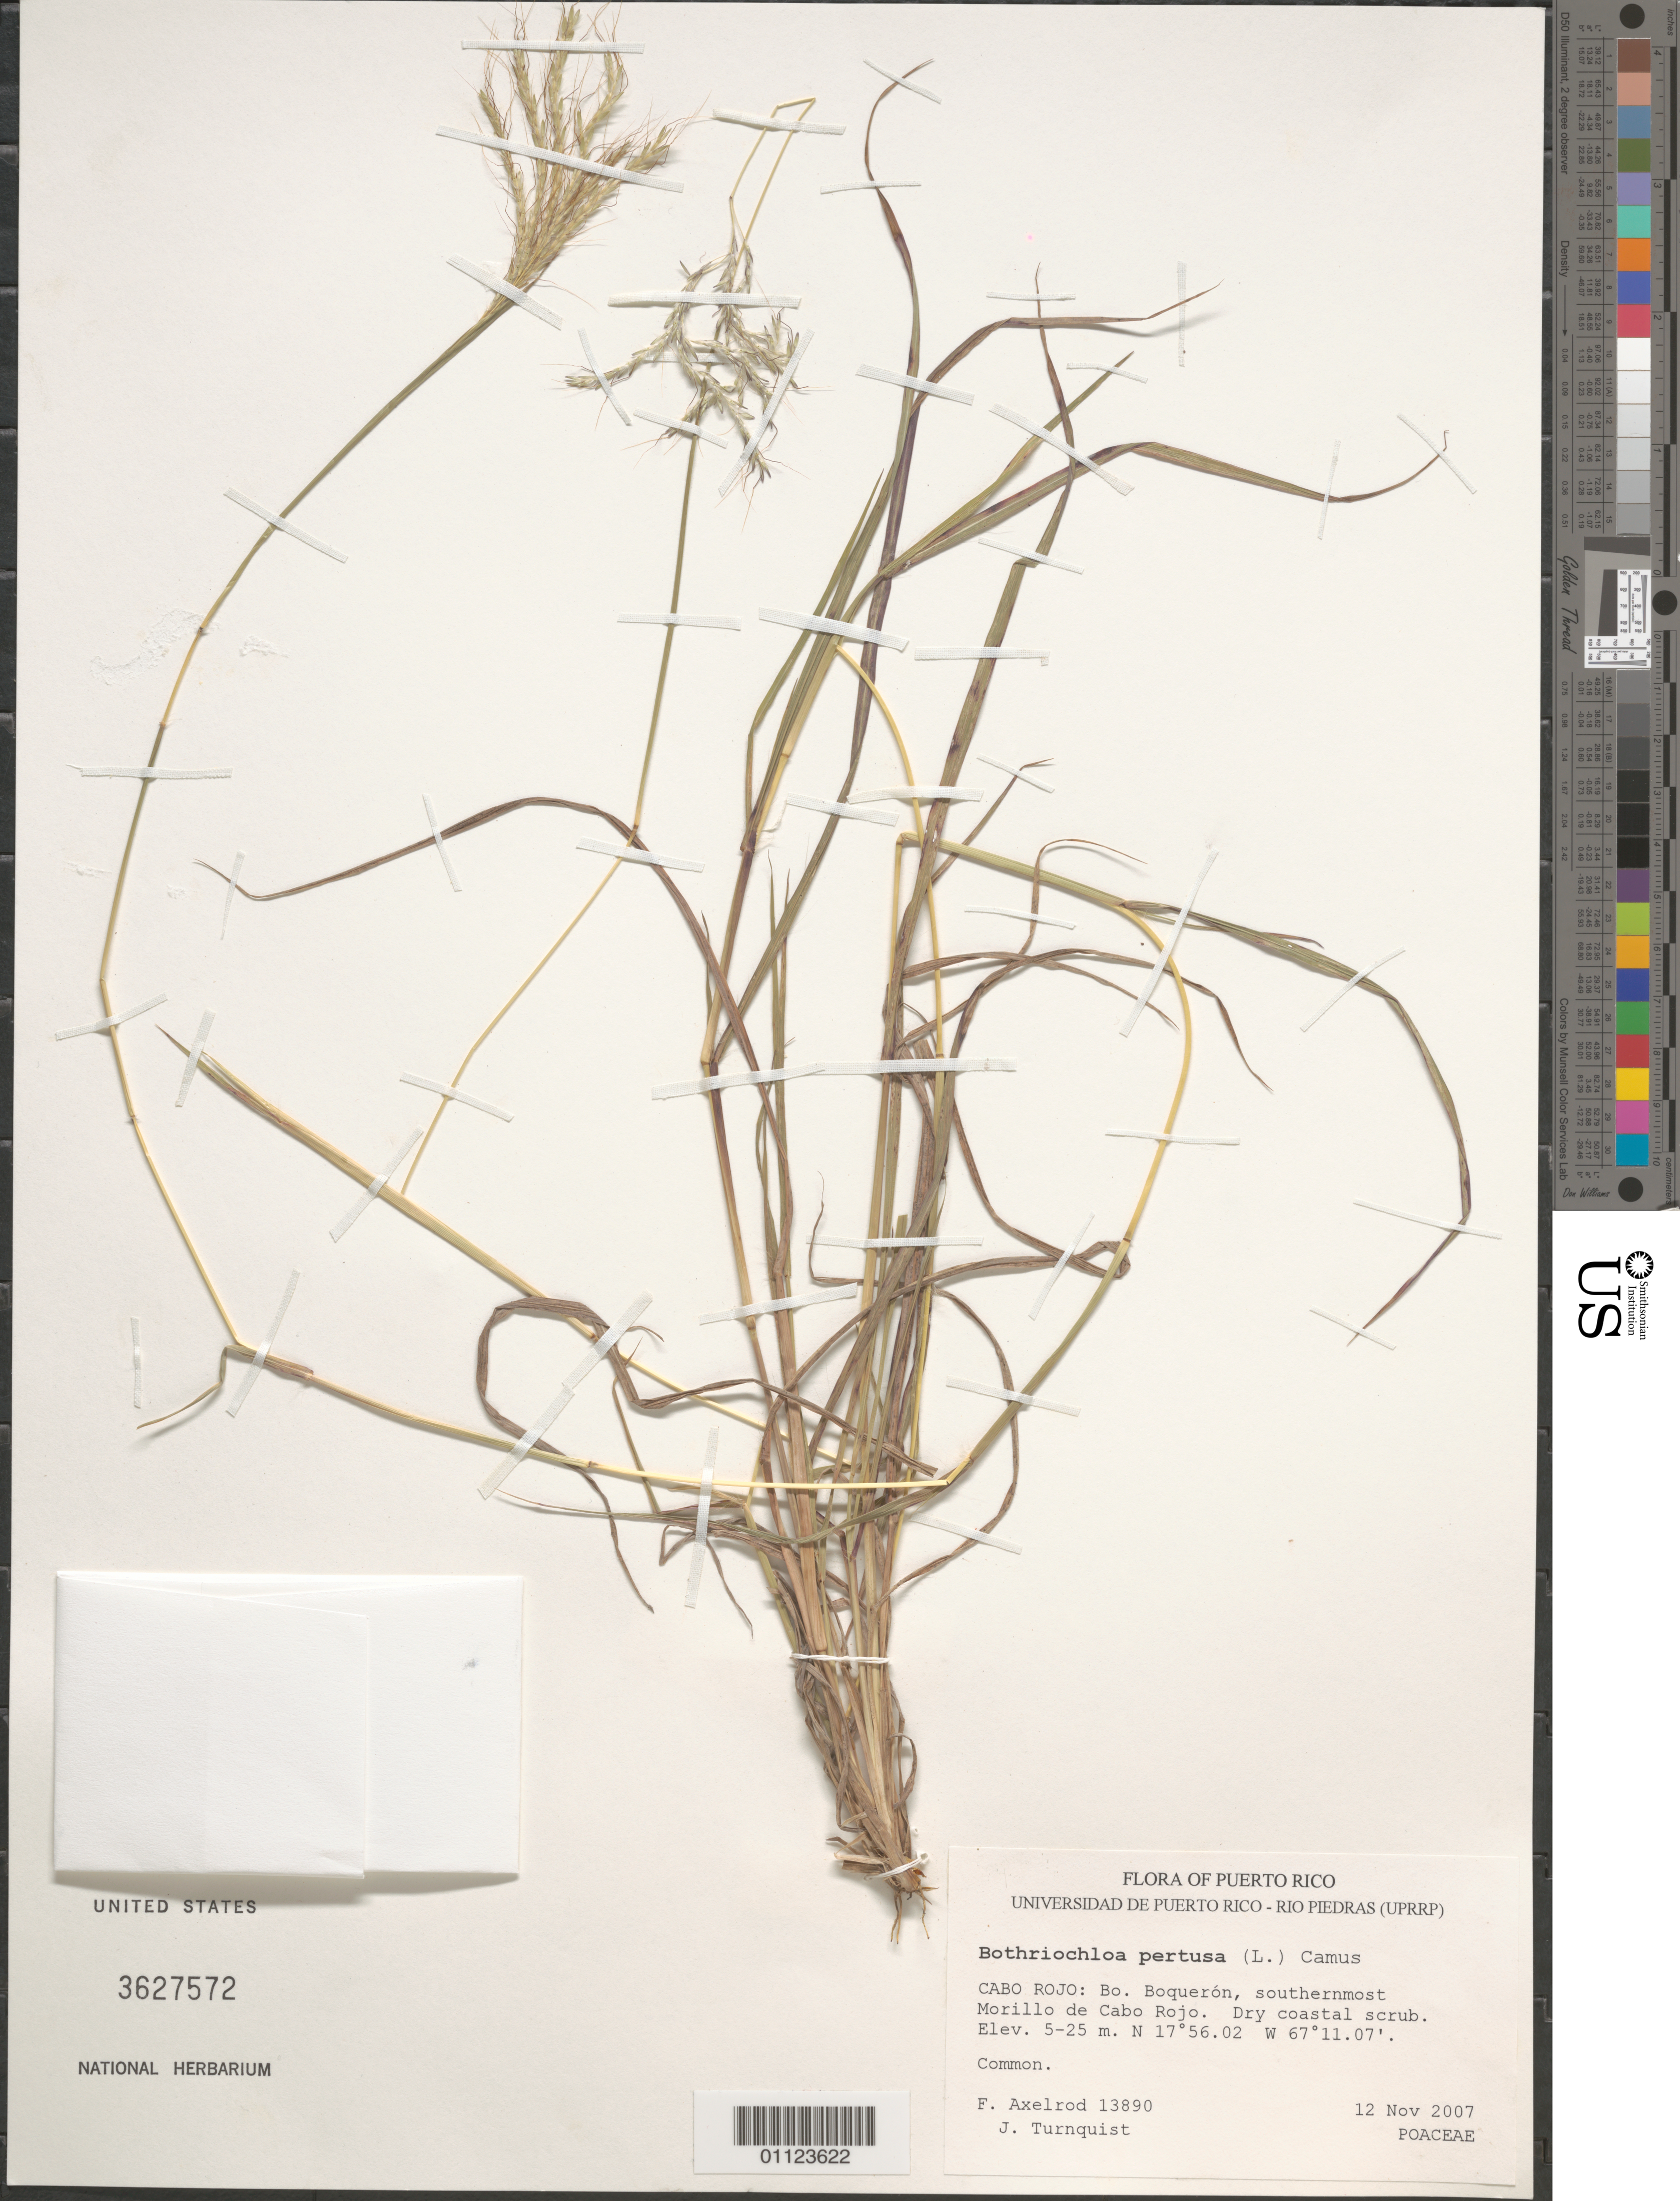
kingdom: Plantae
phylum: Tracheophyta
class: Liliopsida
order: Poales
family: Poaceae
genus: Bothriochloa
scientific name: Bothriochloa pertusa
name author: (L.) A. Camus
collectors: F. S. Axelrod & J. Turnquist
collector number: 13890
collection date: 2007-11-12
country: Puerto Rico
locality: Cabo Rojo: Bo. Boqueró, southernmost Morillo de Cabo Rojo.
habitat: Dry coastal scrub. Common.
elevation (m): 5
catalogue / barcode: US 3627572